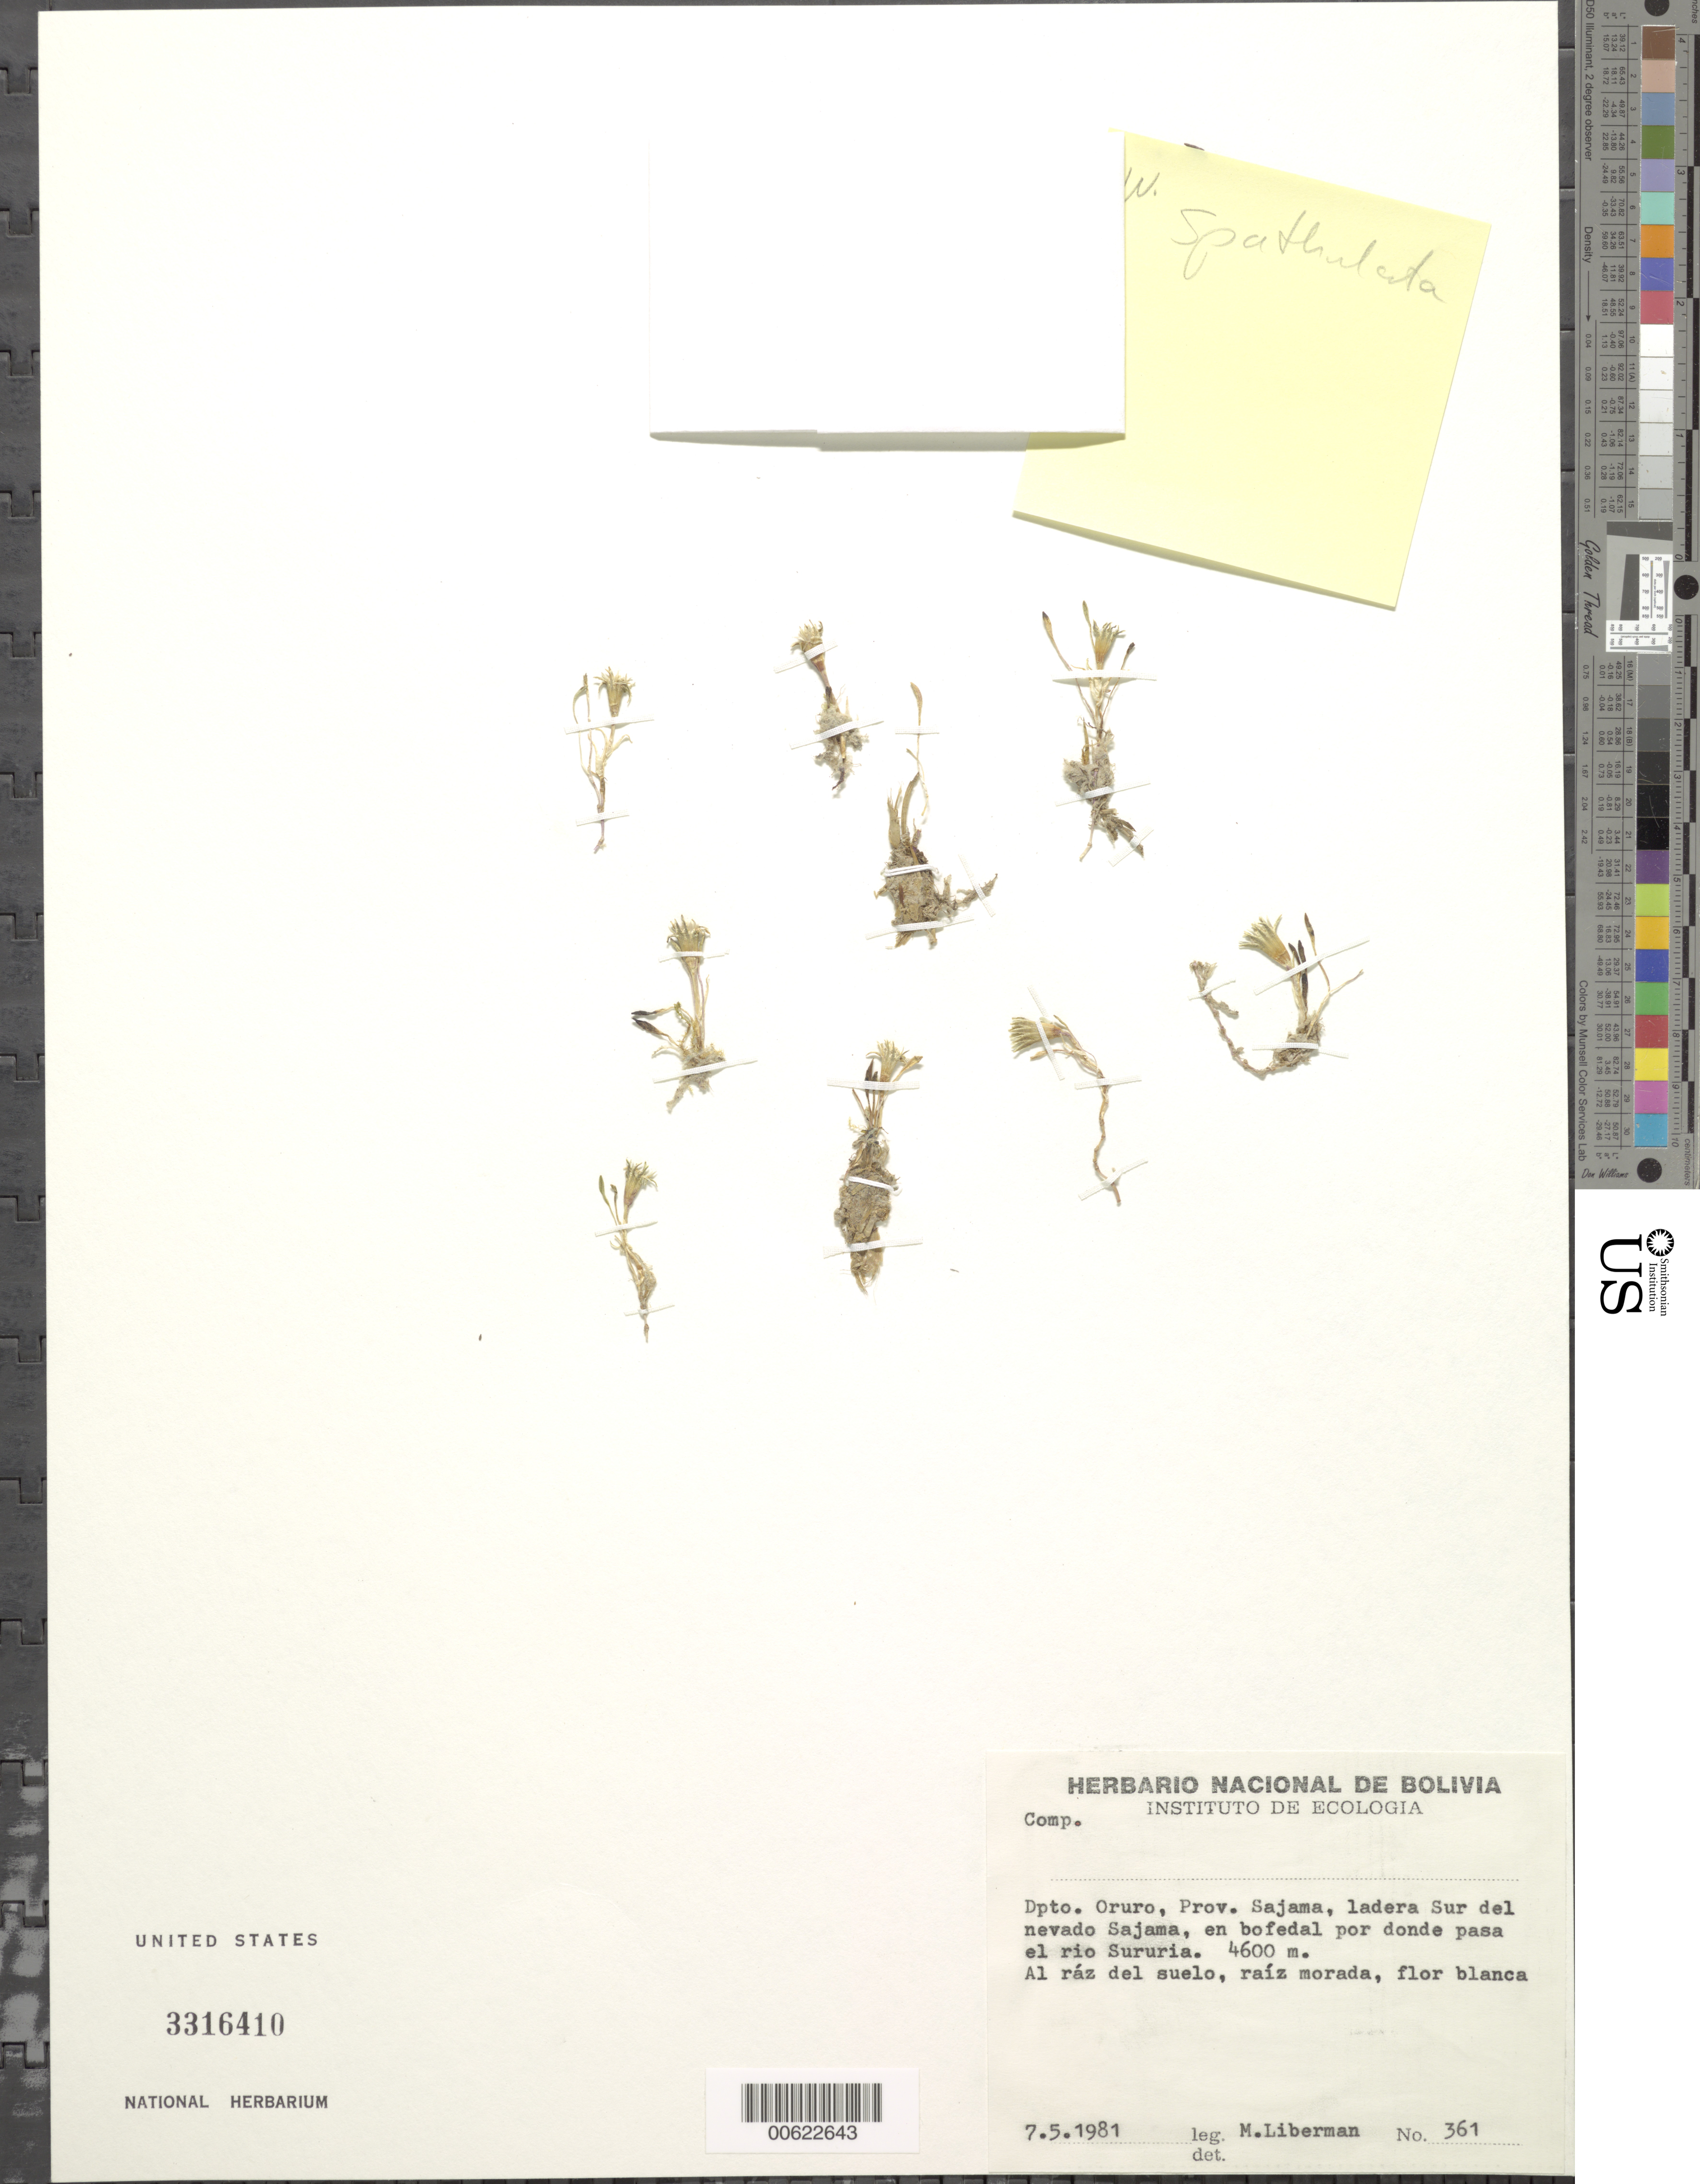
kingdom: Plantae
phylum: Tracheophyta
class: Magnoliopsida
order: Asterales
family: Asteraceae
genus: Werneria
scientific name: Werneria spathulata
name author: Wedd.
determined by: Funk, Vicki A., (BOT), Smithsonian Institution - National Museum of Natural History (UNITED STATES)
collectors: M. Liberman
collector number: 361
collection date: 1981-05-07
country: Bolivia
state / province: Oruro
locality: Prov. Sajama, ladera Sur del nevado Sajama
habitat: bofedal por donde pass el rio Sururia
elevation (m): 4600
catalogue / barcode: US 3316410